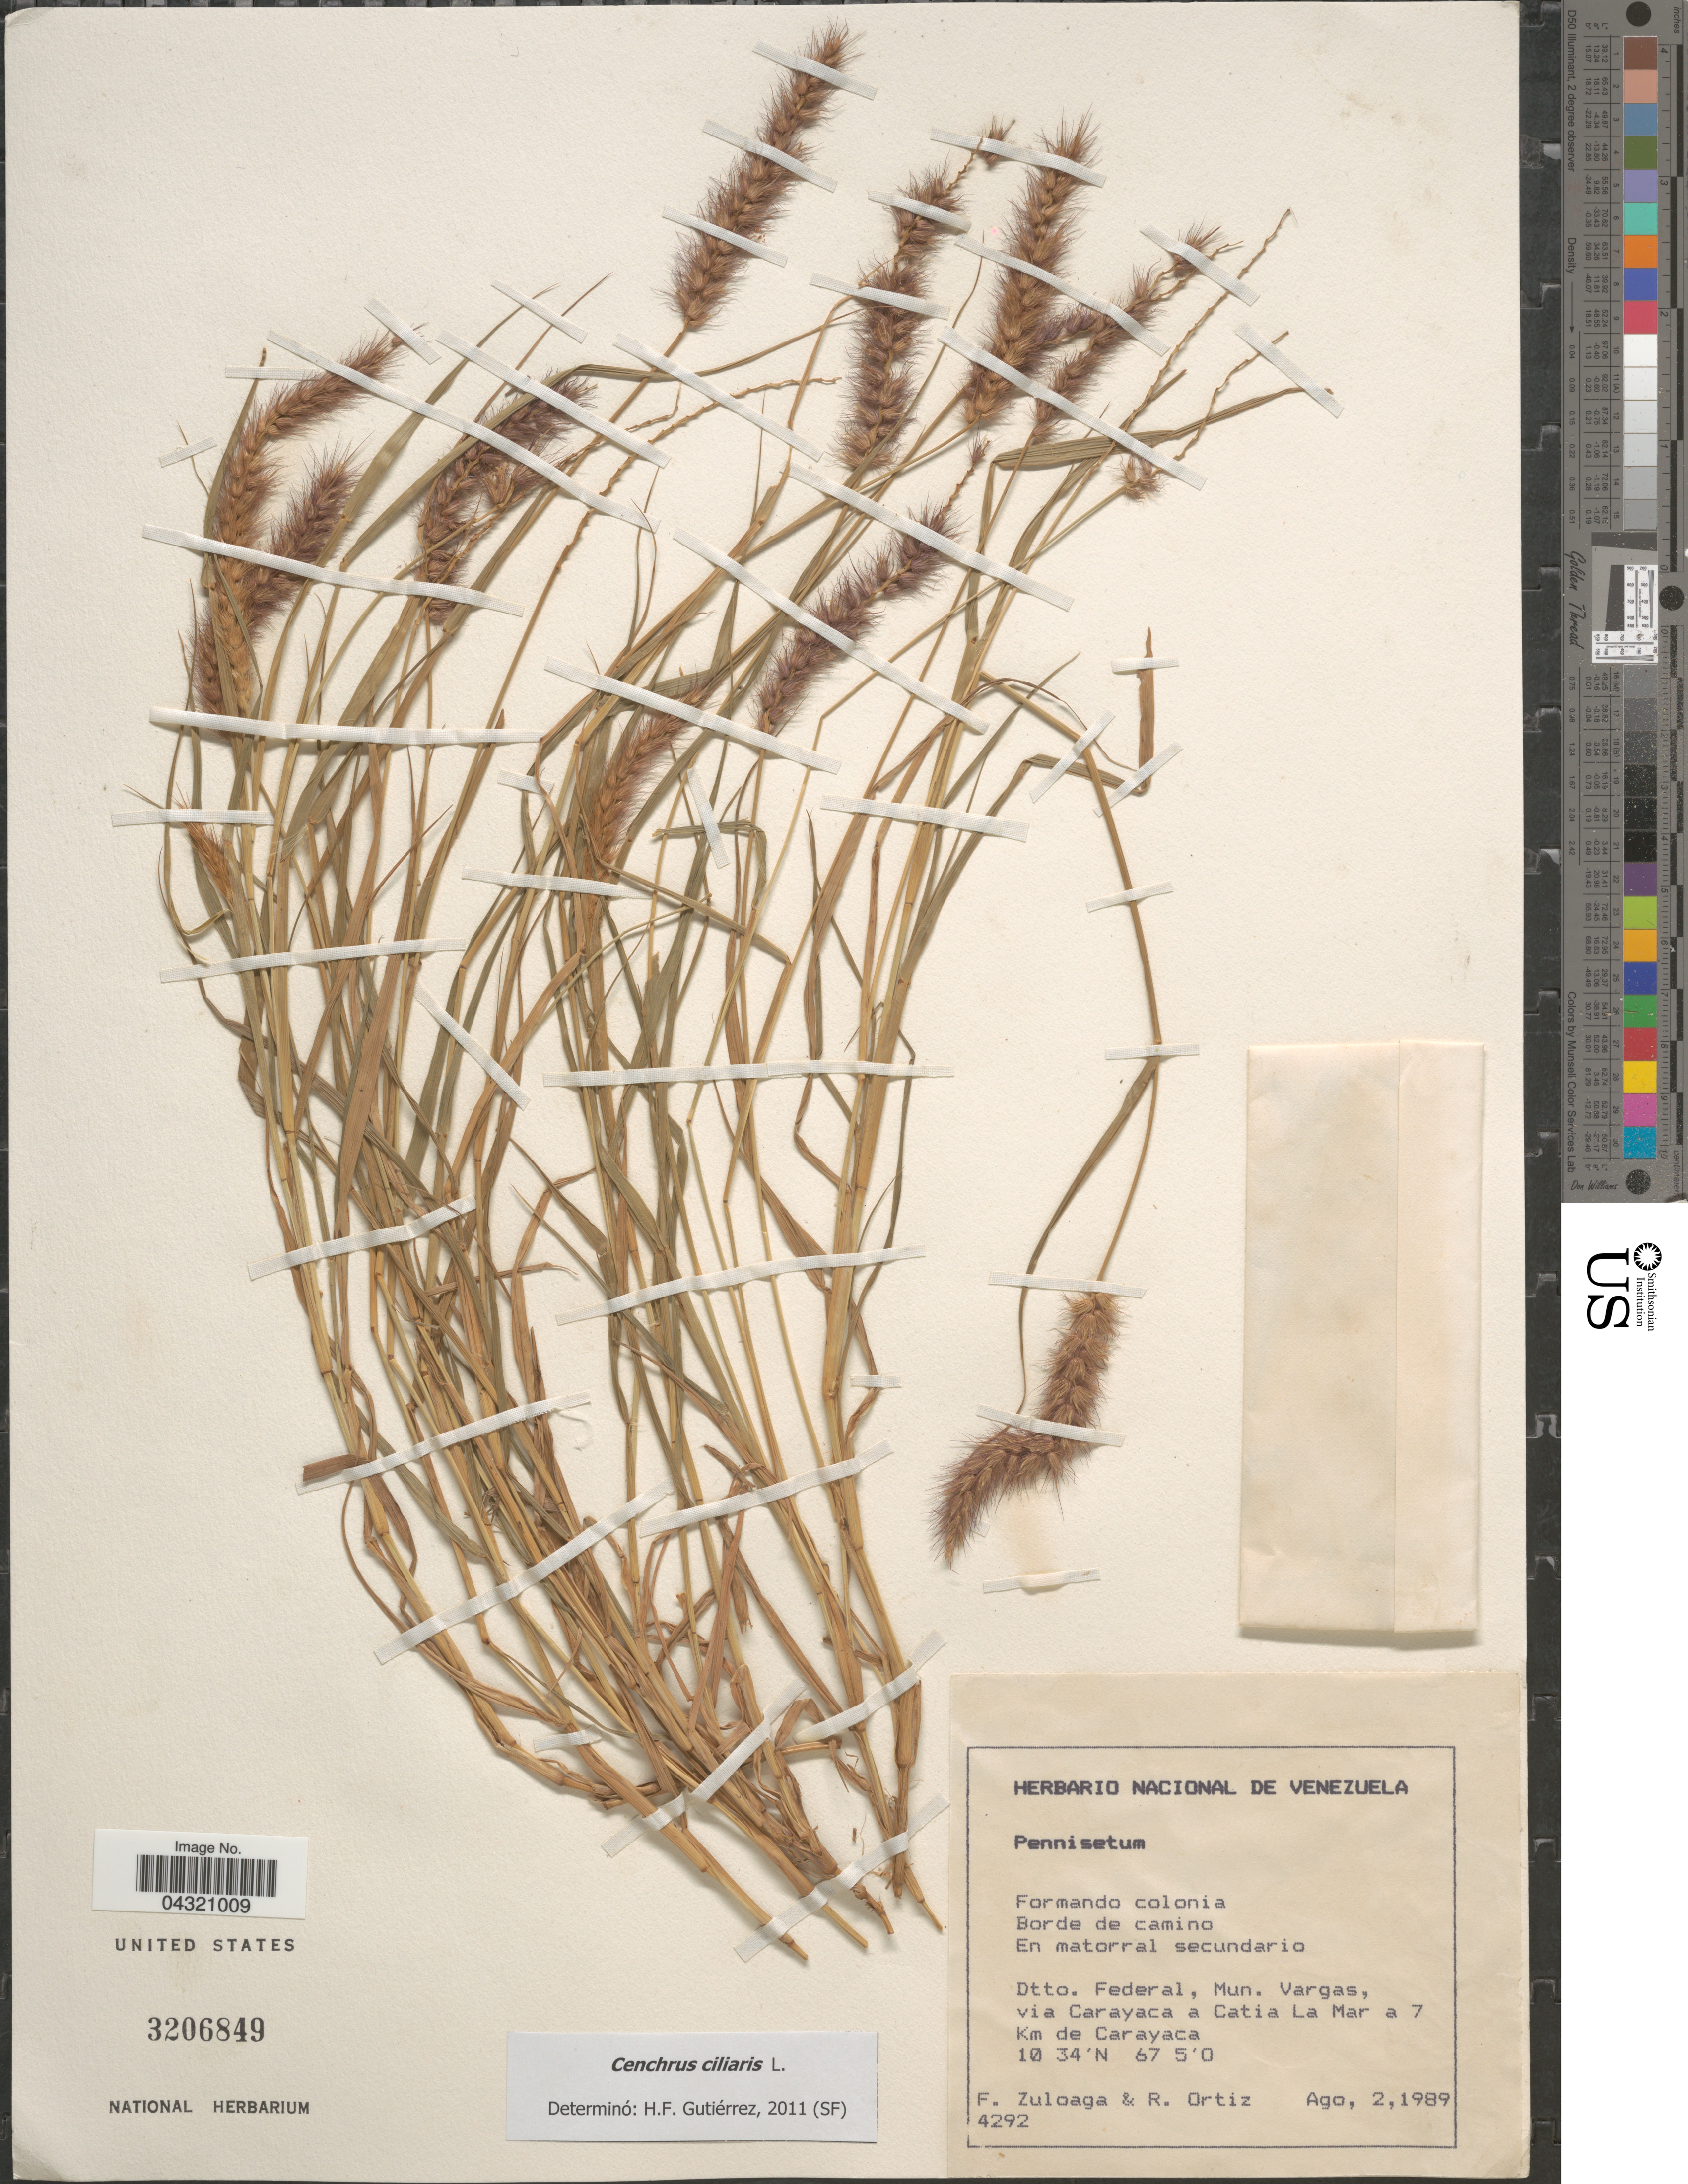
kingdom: Plantae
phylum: Tracheophyta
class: Liliopsida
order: Poales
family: Poaceae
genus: Cenchrus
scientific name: Cenchrus ciliaris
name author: L.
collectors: F. Zuloaga & R. Ortiz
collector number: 4292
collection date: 1989-08-02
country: Venezuela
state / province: Vargas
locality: Dtto. Federal, Mun. Vargas, via Carayaca a Catia La Mar a 7 Km de Carayaca.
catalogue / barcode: US 3206849